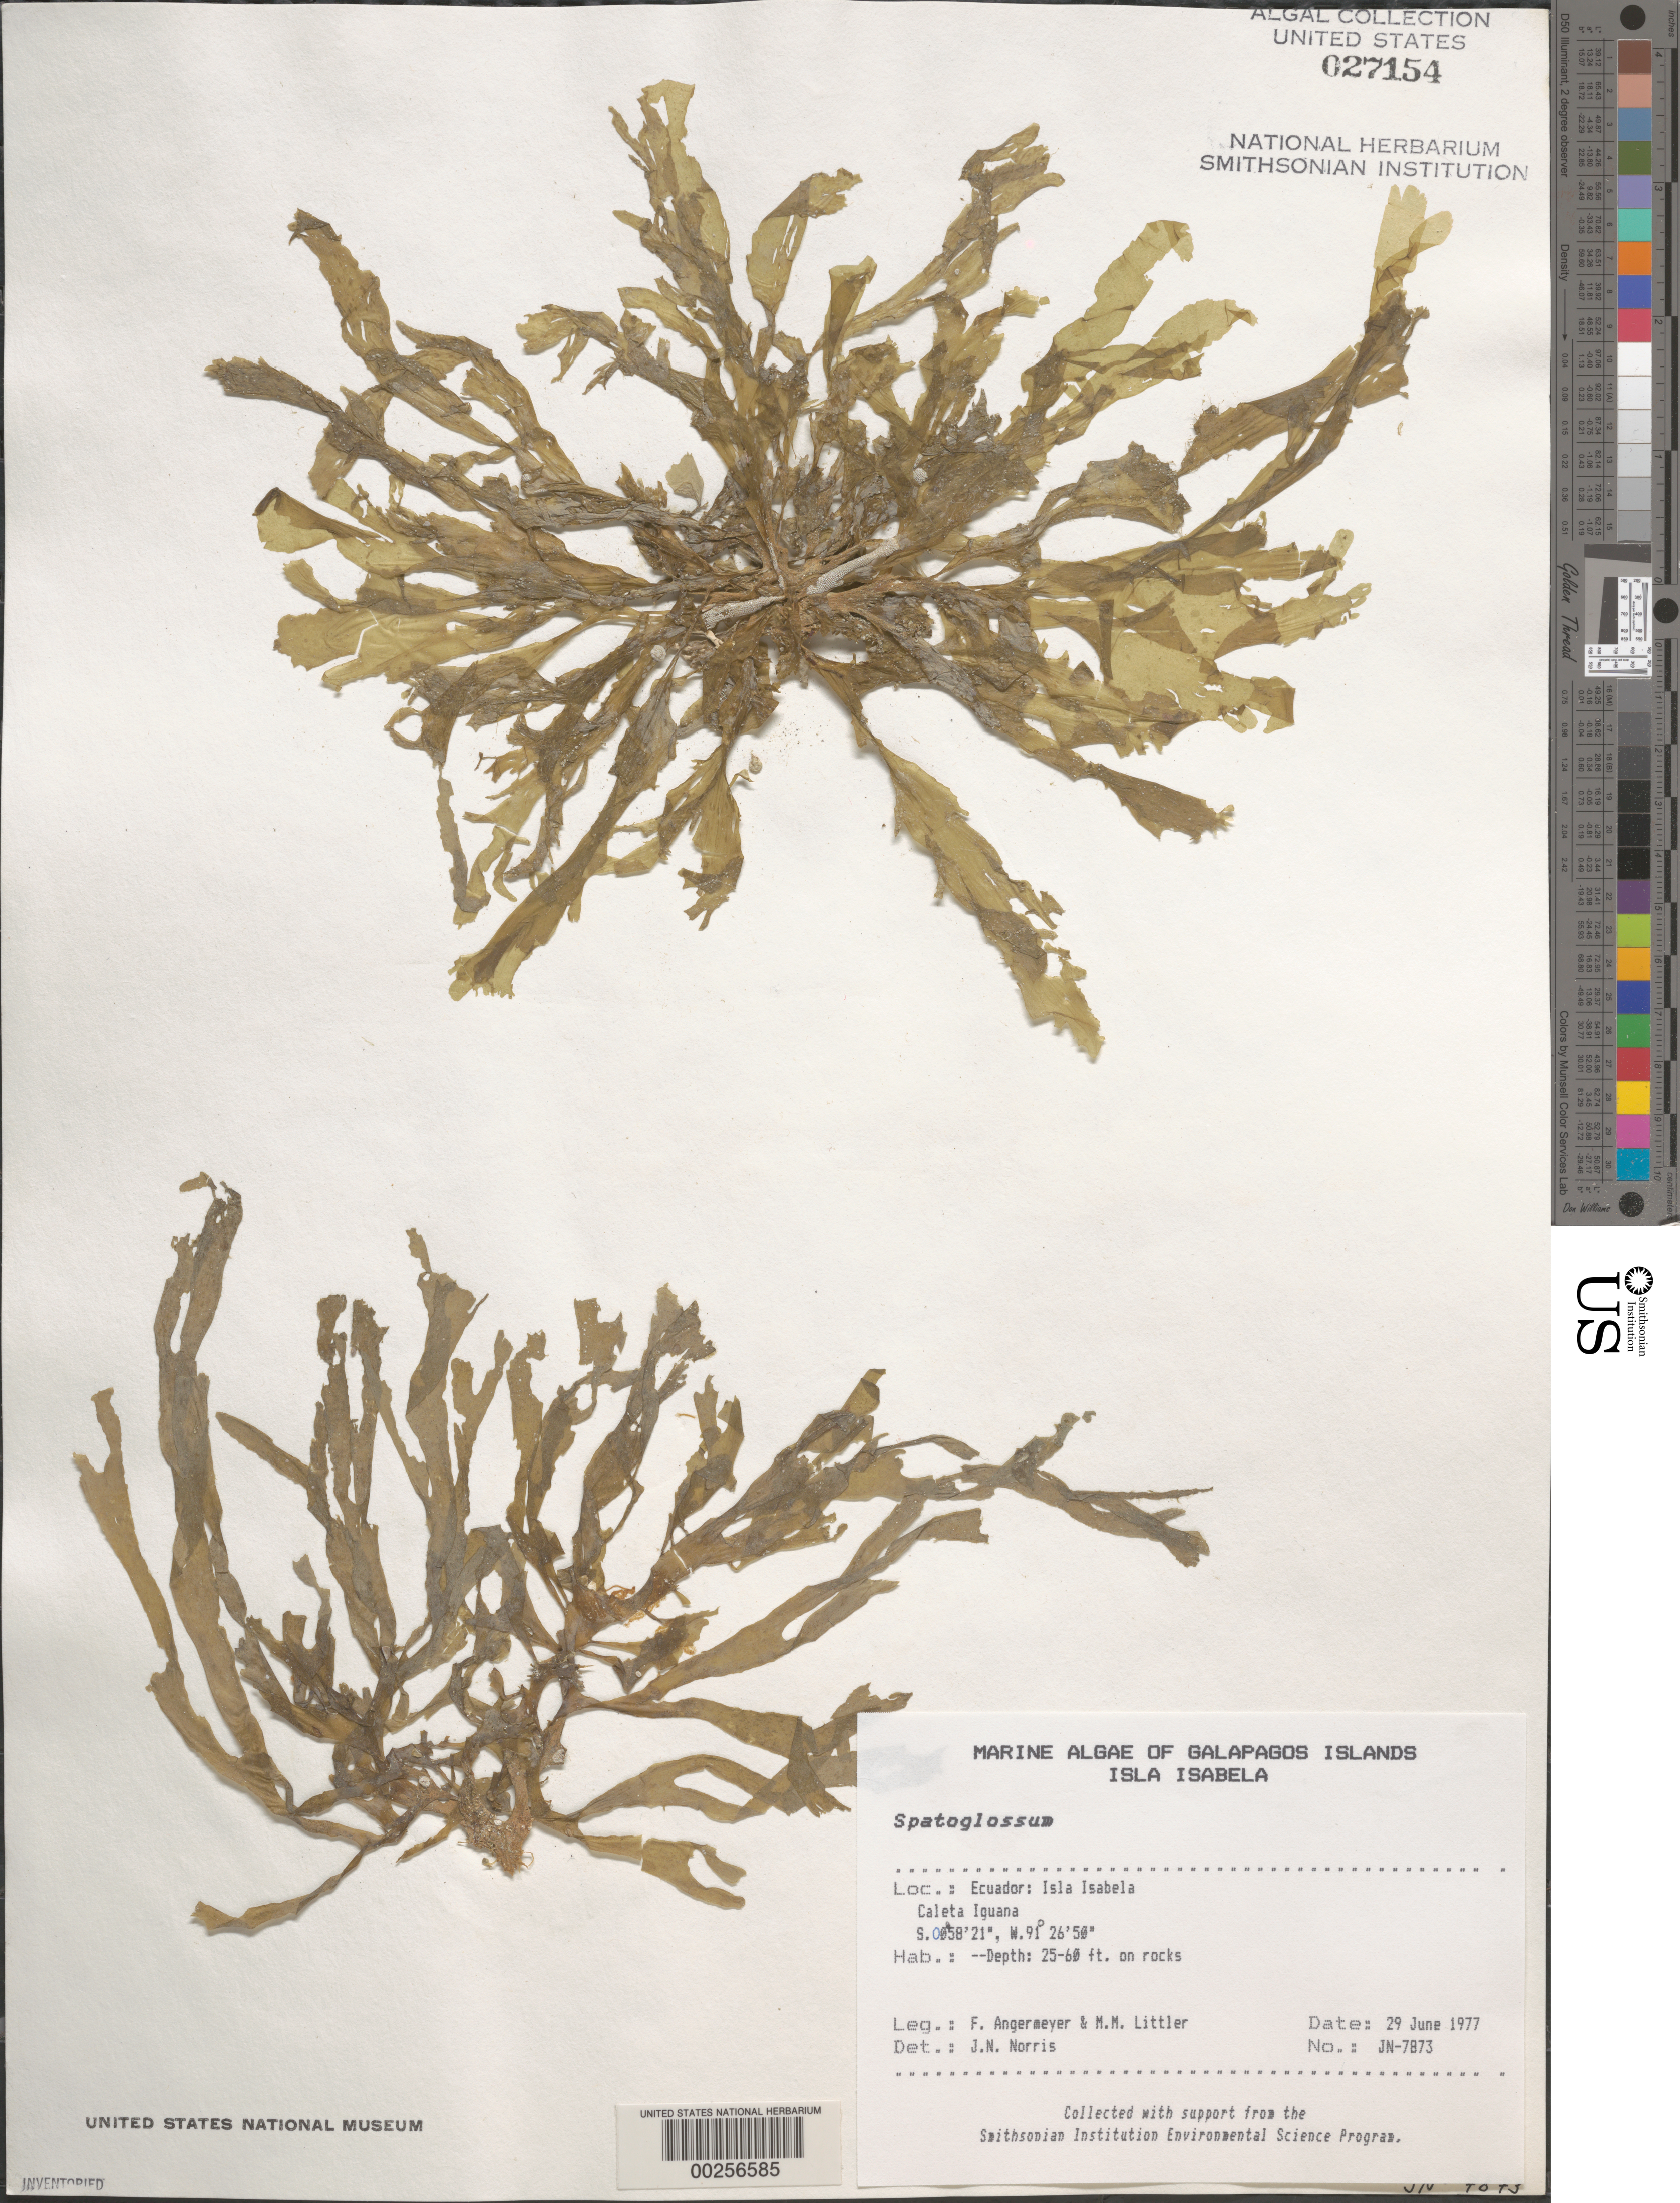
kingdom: Chromista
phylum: Ochrophyta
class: Phaeophyceae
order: Dictyotales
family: Dictyotaceae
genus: Spatoglossum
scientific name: Spatoglossum sp.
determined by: Norris, James N.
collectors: F. Angermeyer & M. M. Littler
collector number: Jn-7873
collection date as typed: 29 Jun 1977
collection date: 1977-06-29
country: Ecuador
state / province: Colón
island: Isabela [Albemarle]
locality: Caleta Iguana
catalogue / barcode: US 27154